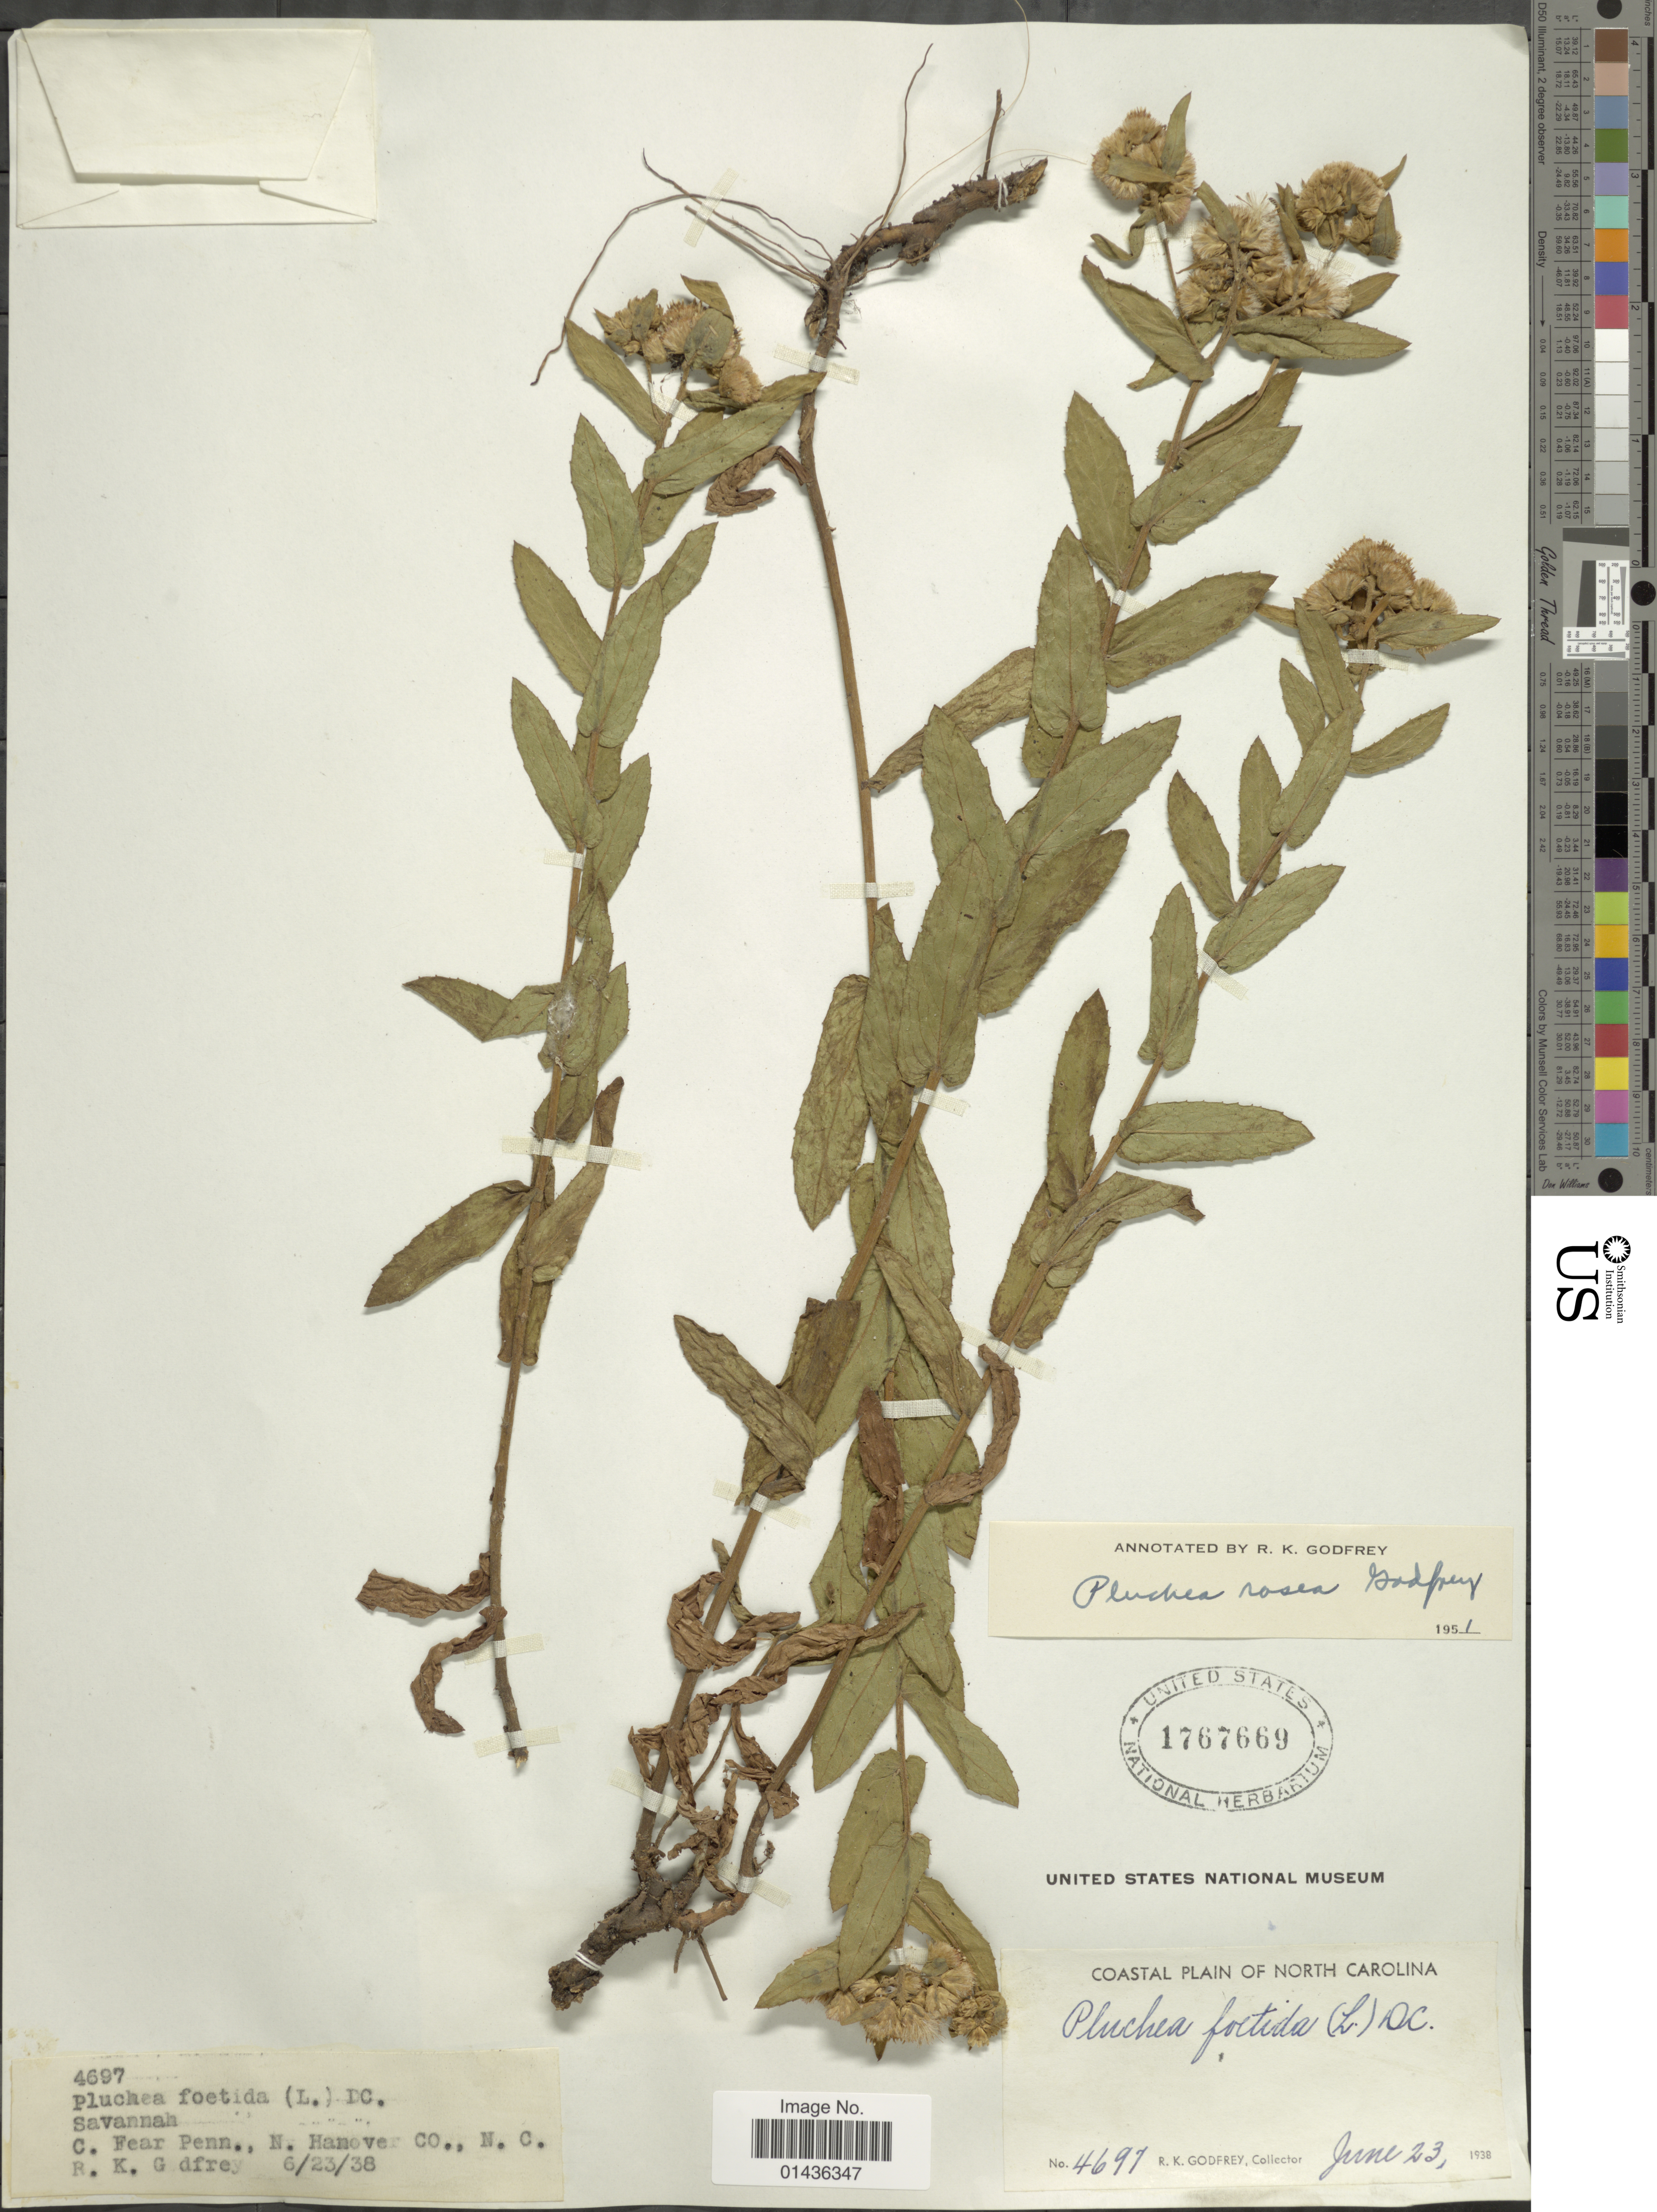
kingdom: Plantae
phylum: Tracheophyta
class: Magnoliopsida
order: Asterales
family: Asteraceae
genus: Pluchea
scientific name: Pluchea rosea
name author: R.K. Godfrey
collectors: R. K. Godfrey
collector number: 4697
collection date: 1938-06-23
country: United States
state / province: North Carolina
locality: C. Fear Penn., N. Hanover Co.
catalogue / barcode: US 1767669